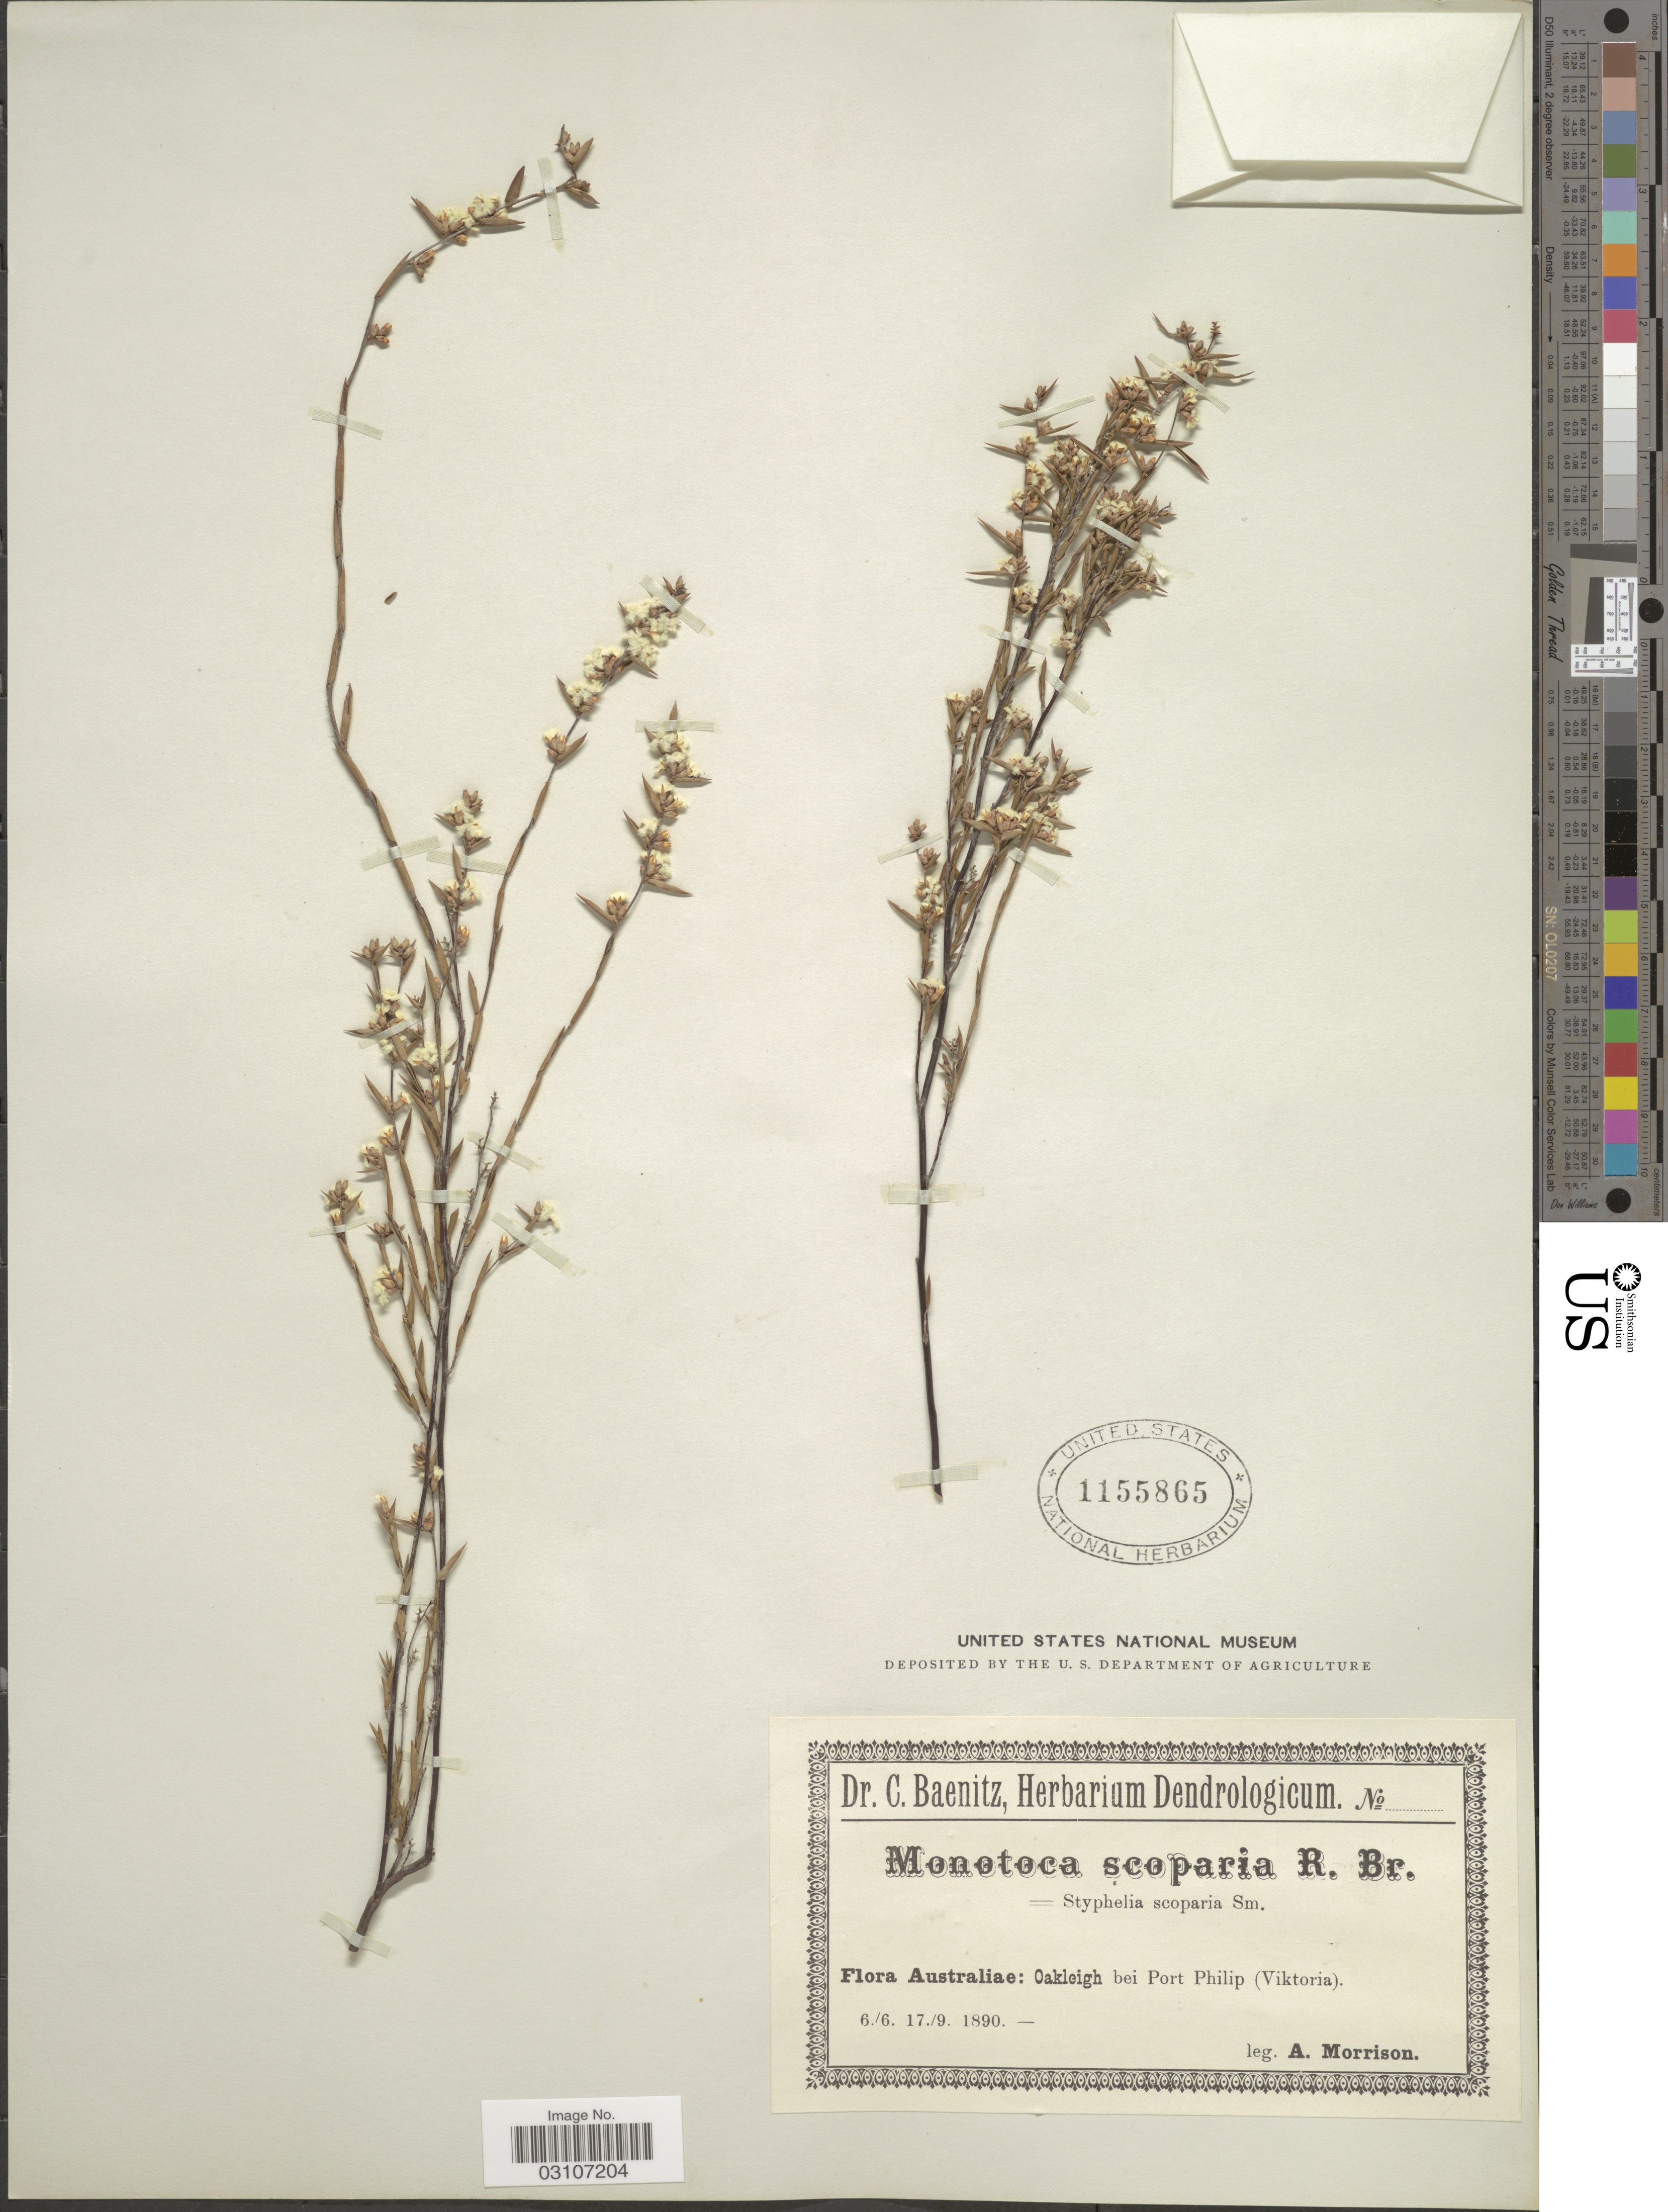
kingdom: Plantae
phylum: Tracheophyta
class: Magnoliopsida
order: Ericales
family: Ericaceae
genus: Monotoca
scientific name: Monotoca scoparia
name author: (Sm.) R. Br.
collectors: A. Morrison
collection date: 1890-06-06/1890-09-17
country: Australia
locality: Australiae: Oakleigh bei Port Philip (Viktoria).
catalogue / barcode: US 1155865